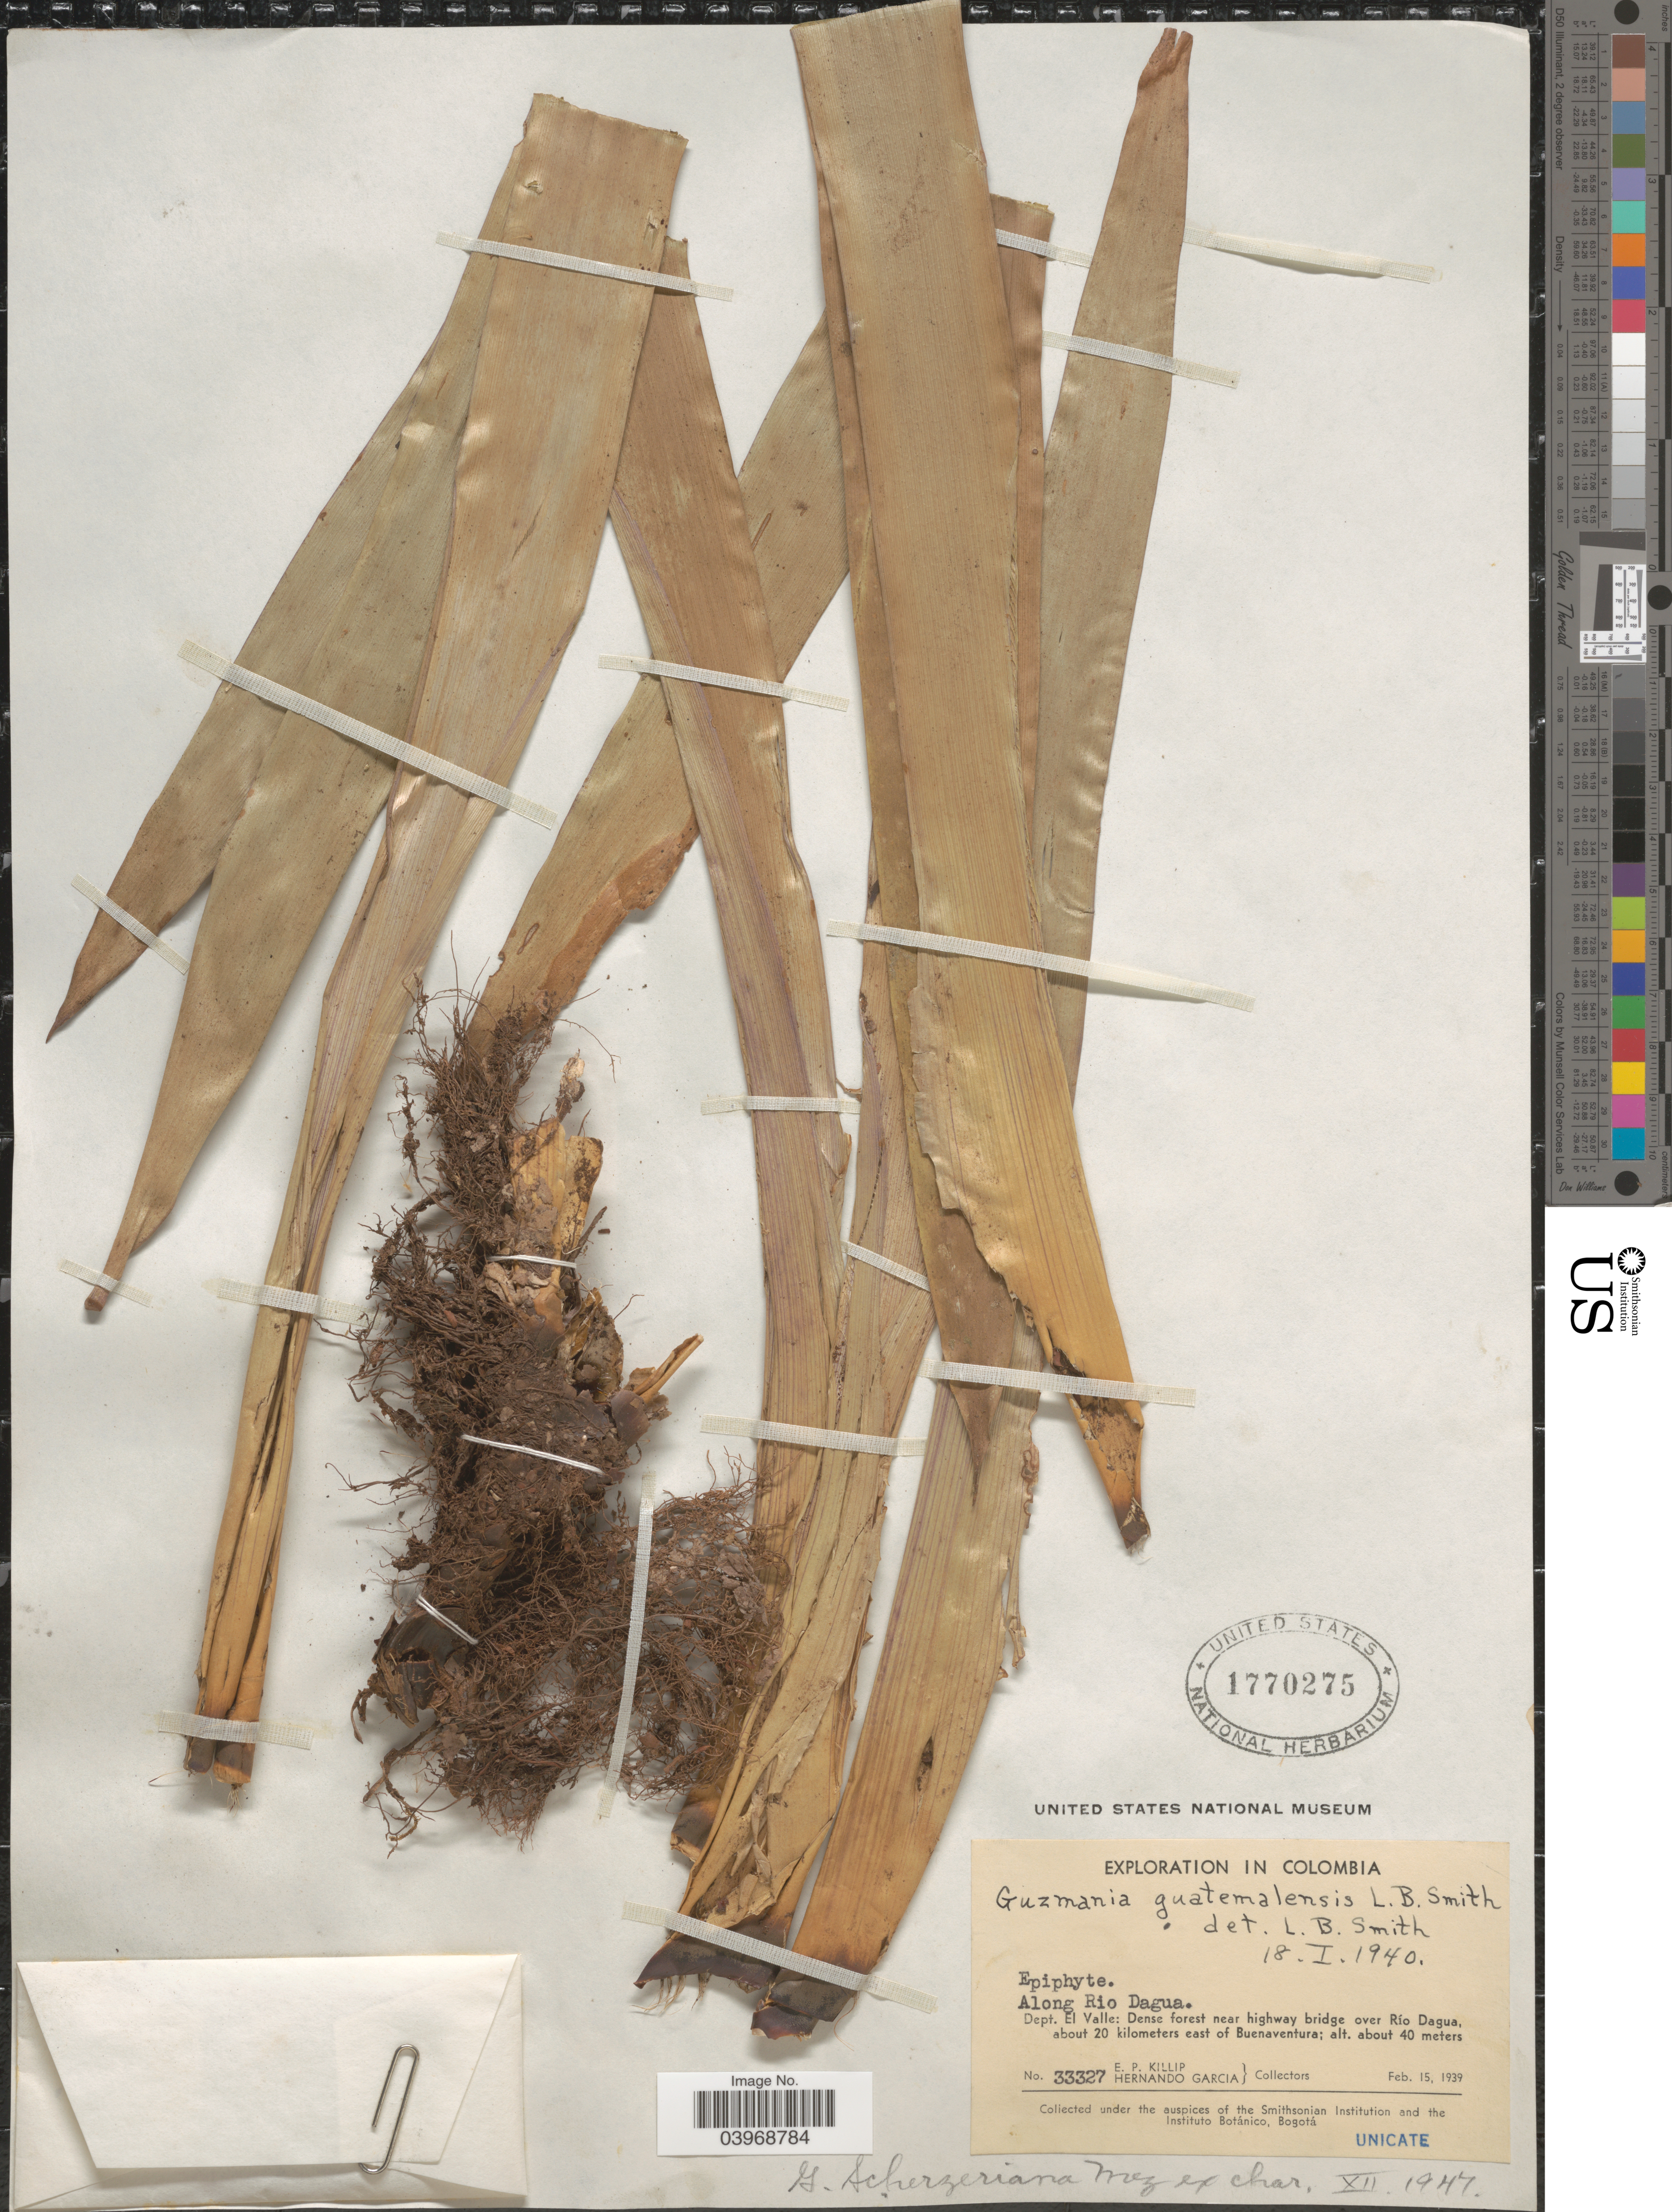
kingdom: Plantae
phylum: Tracheophyta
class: Liliopsida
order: Poales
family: Bromeliaceae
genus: Guzmania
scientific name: Guzmania scherzeriana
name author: Mez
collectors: E. P. Killip & H. Garcia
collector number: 33327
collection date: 1939-02-15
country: Colombia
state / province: Valle del Cauca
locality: Along Rio Dagua. Dept. El Valle: Dense forest near highway bridge over Río Dagua, about 20 kilometers east of Buenaventura.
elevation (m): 40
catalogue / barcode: US 1770275